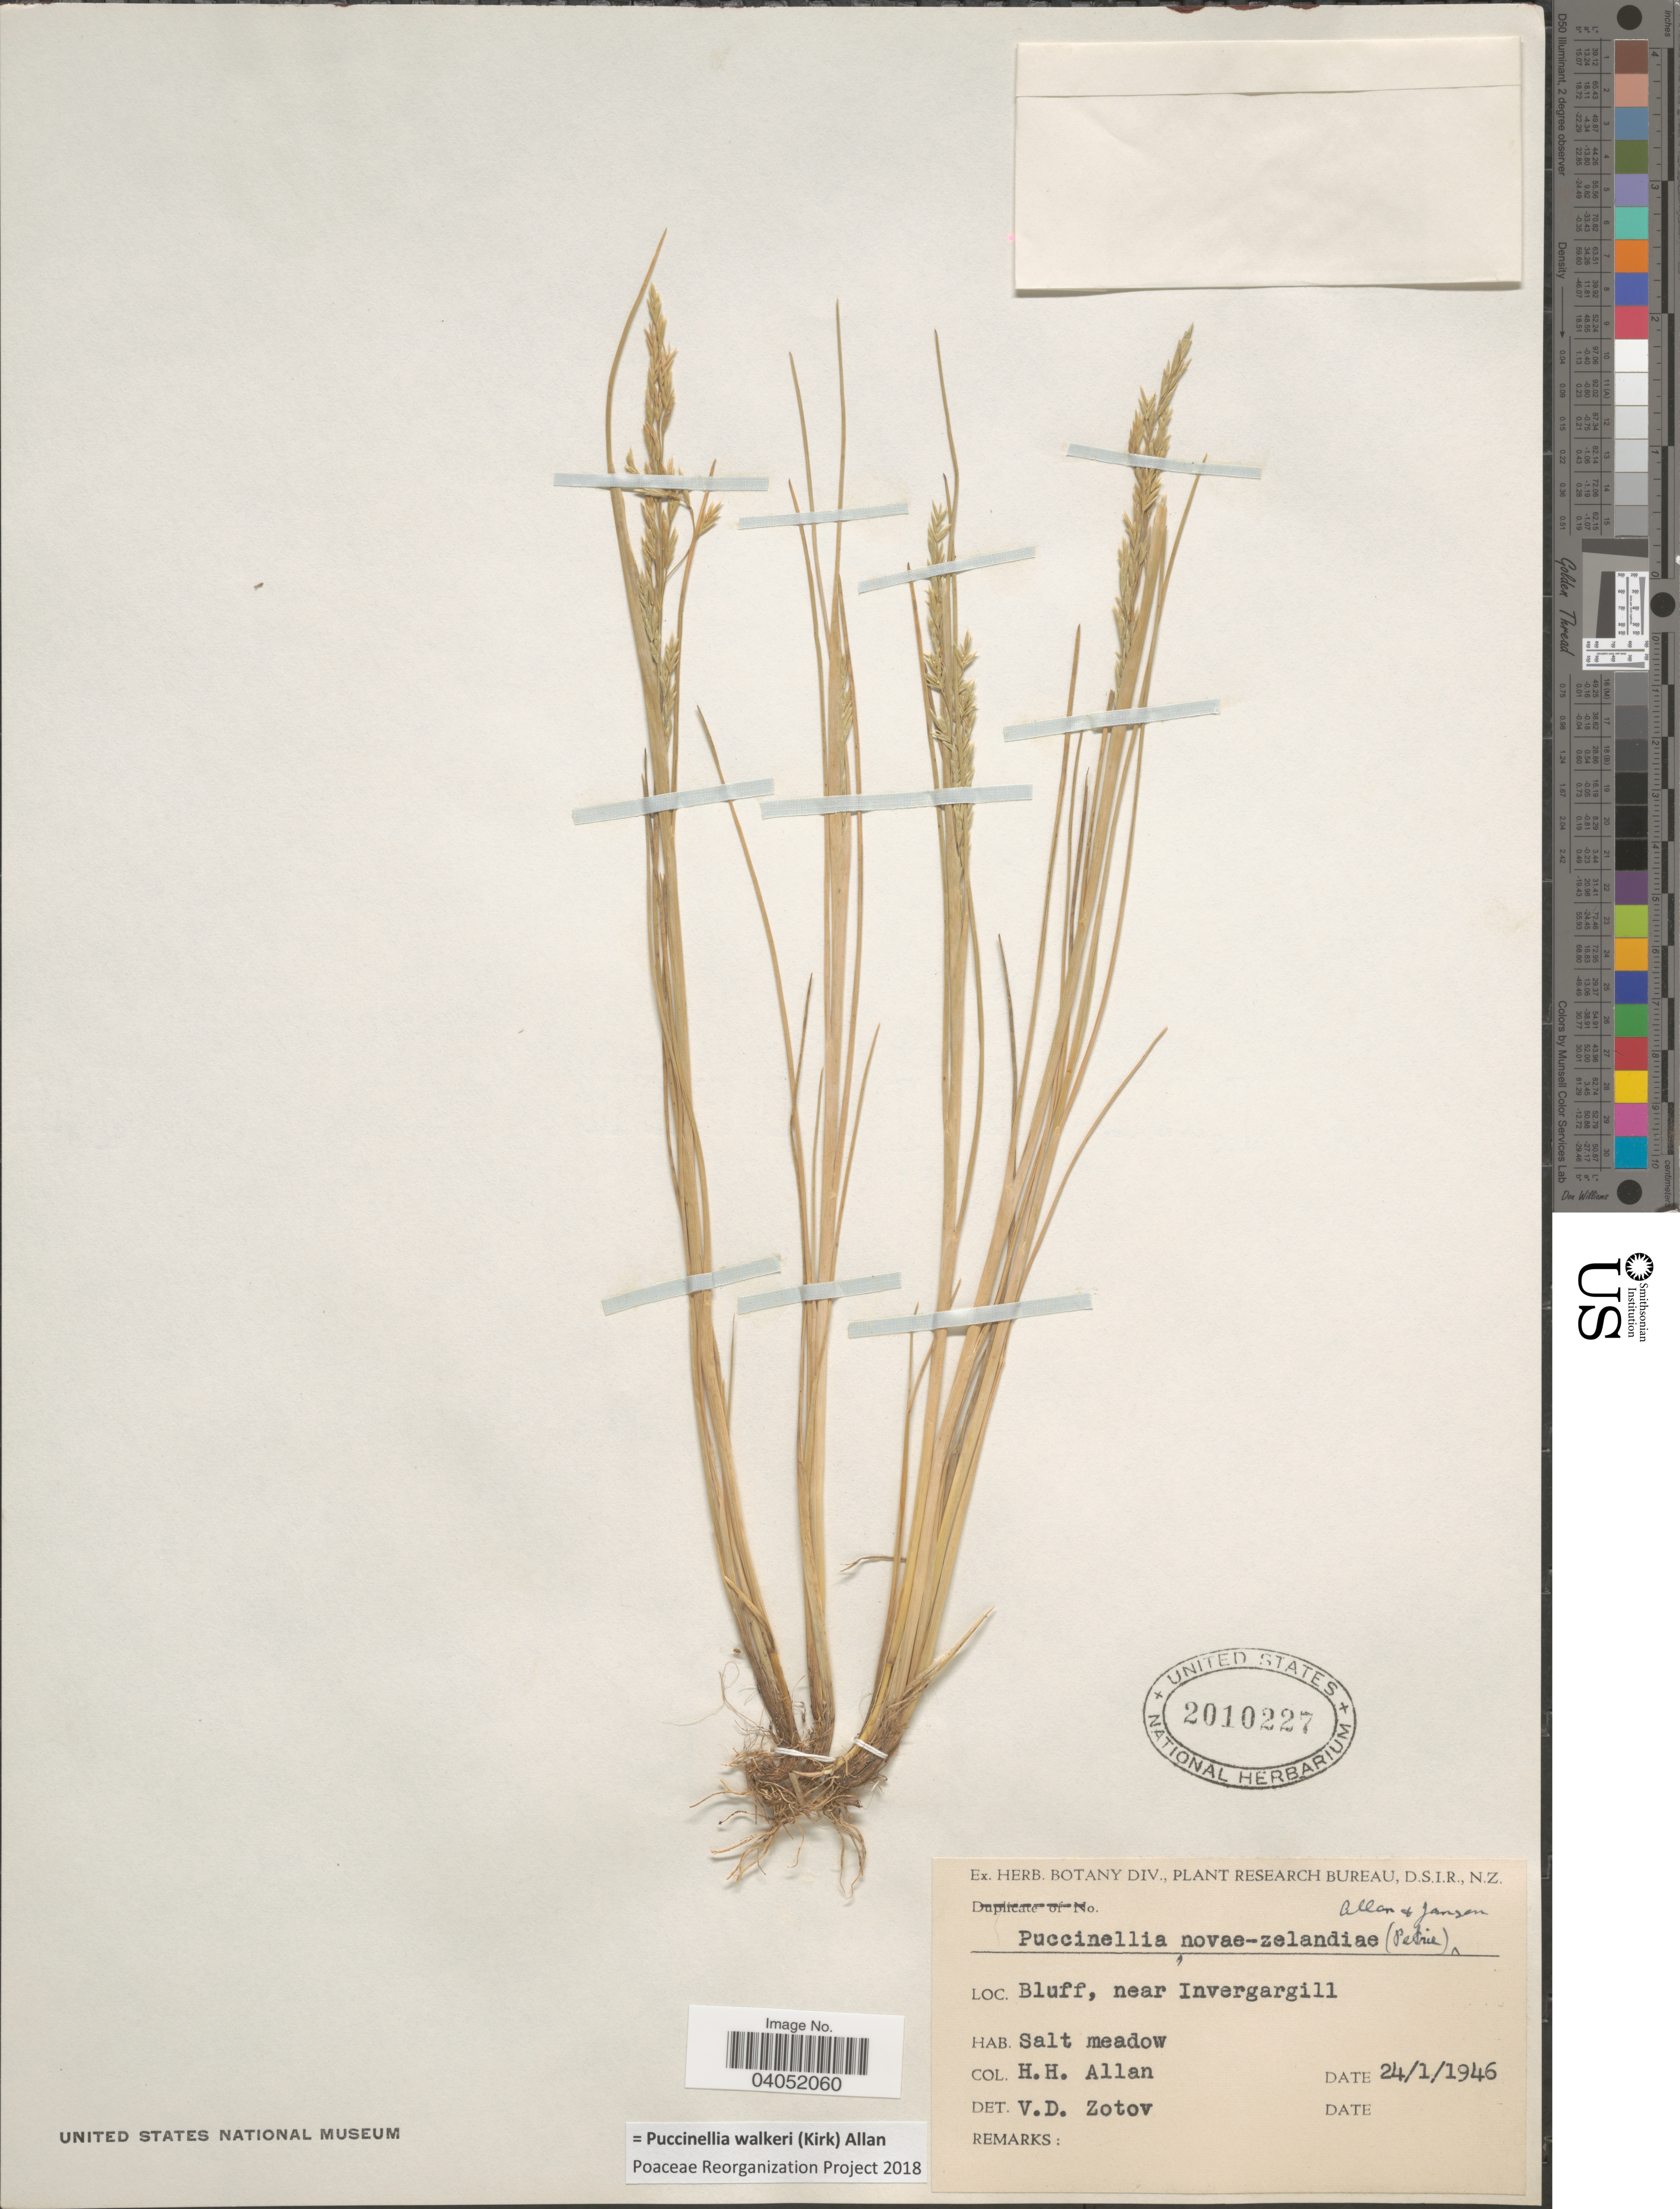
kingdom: Plantae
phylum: Tracheophyta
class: Liliopsida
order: Poales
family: Poaceae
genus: Puccinellia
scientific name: Puccinellia walkeri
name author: (Kirk) Allan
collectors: H. Allan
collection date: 1946-01-24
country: New Zealand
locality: Bluff, near Invergargill.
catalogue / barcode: US 2010227